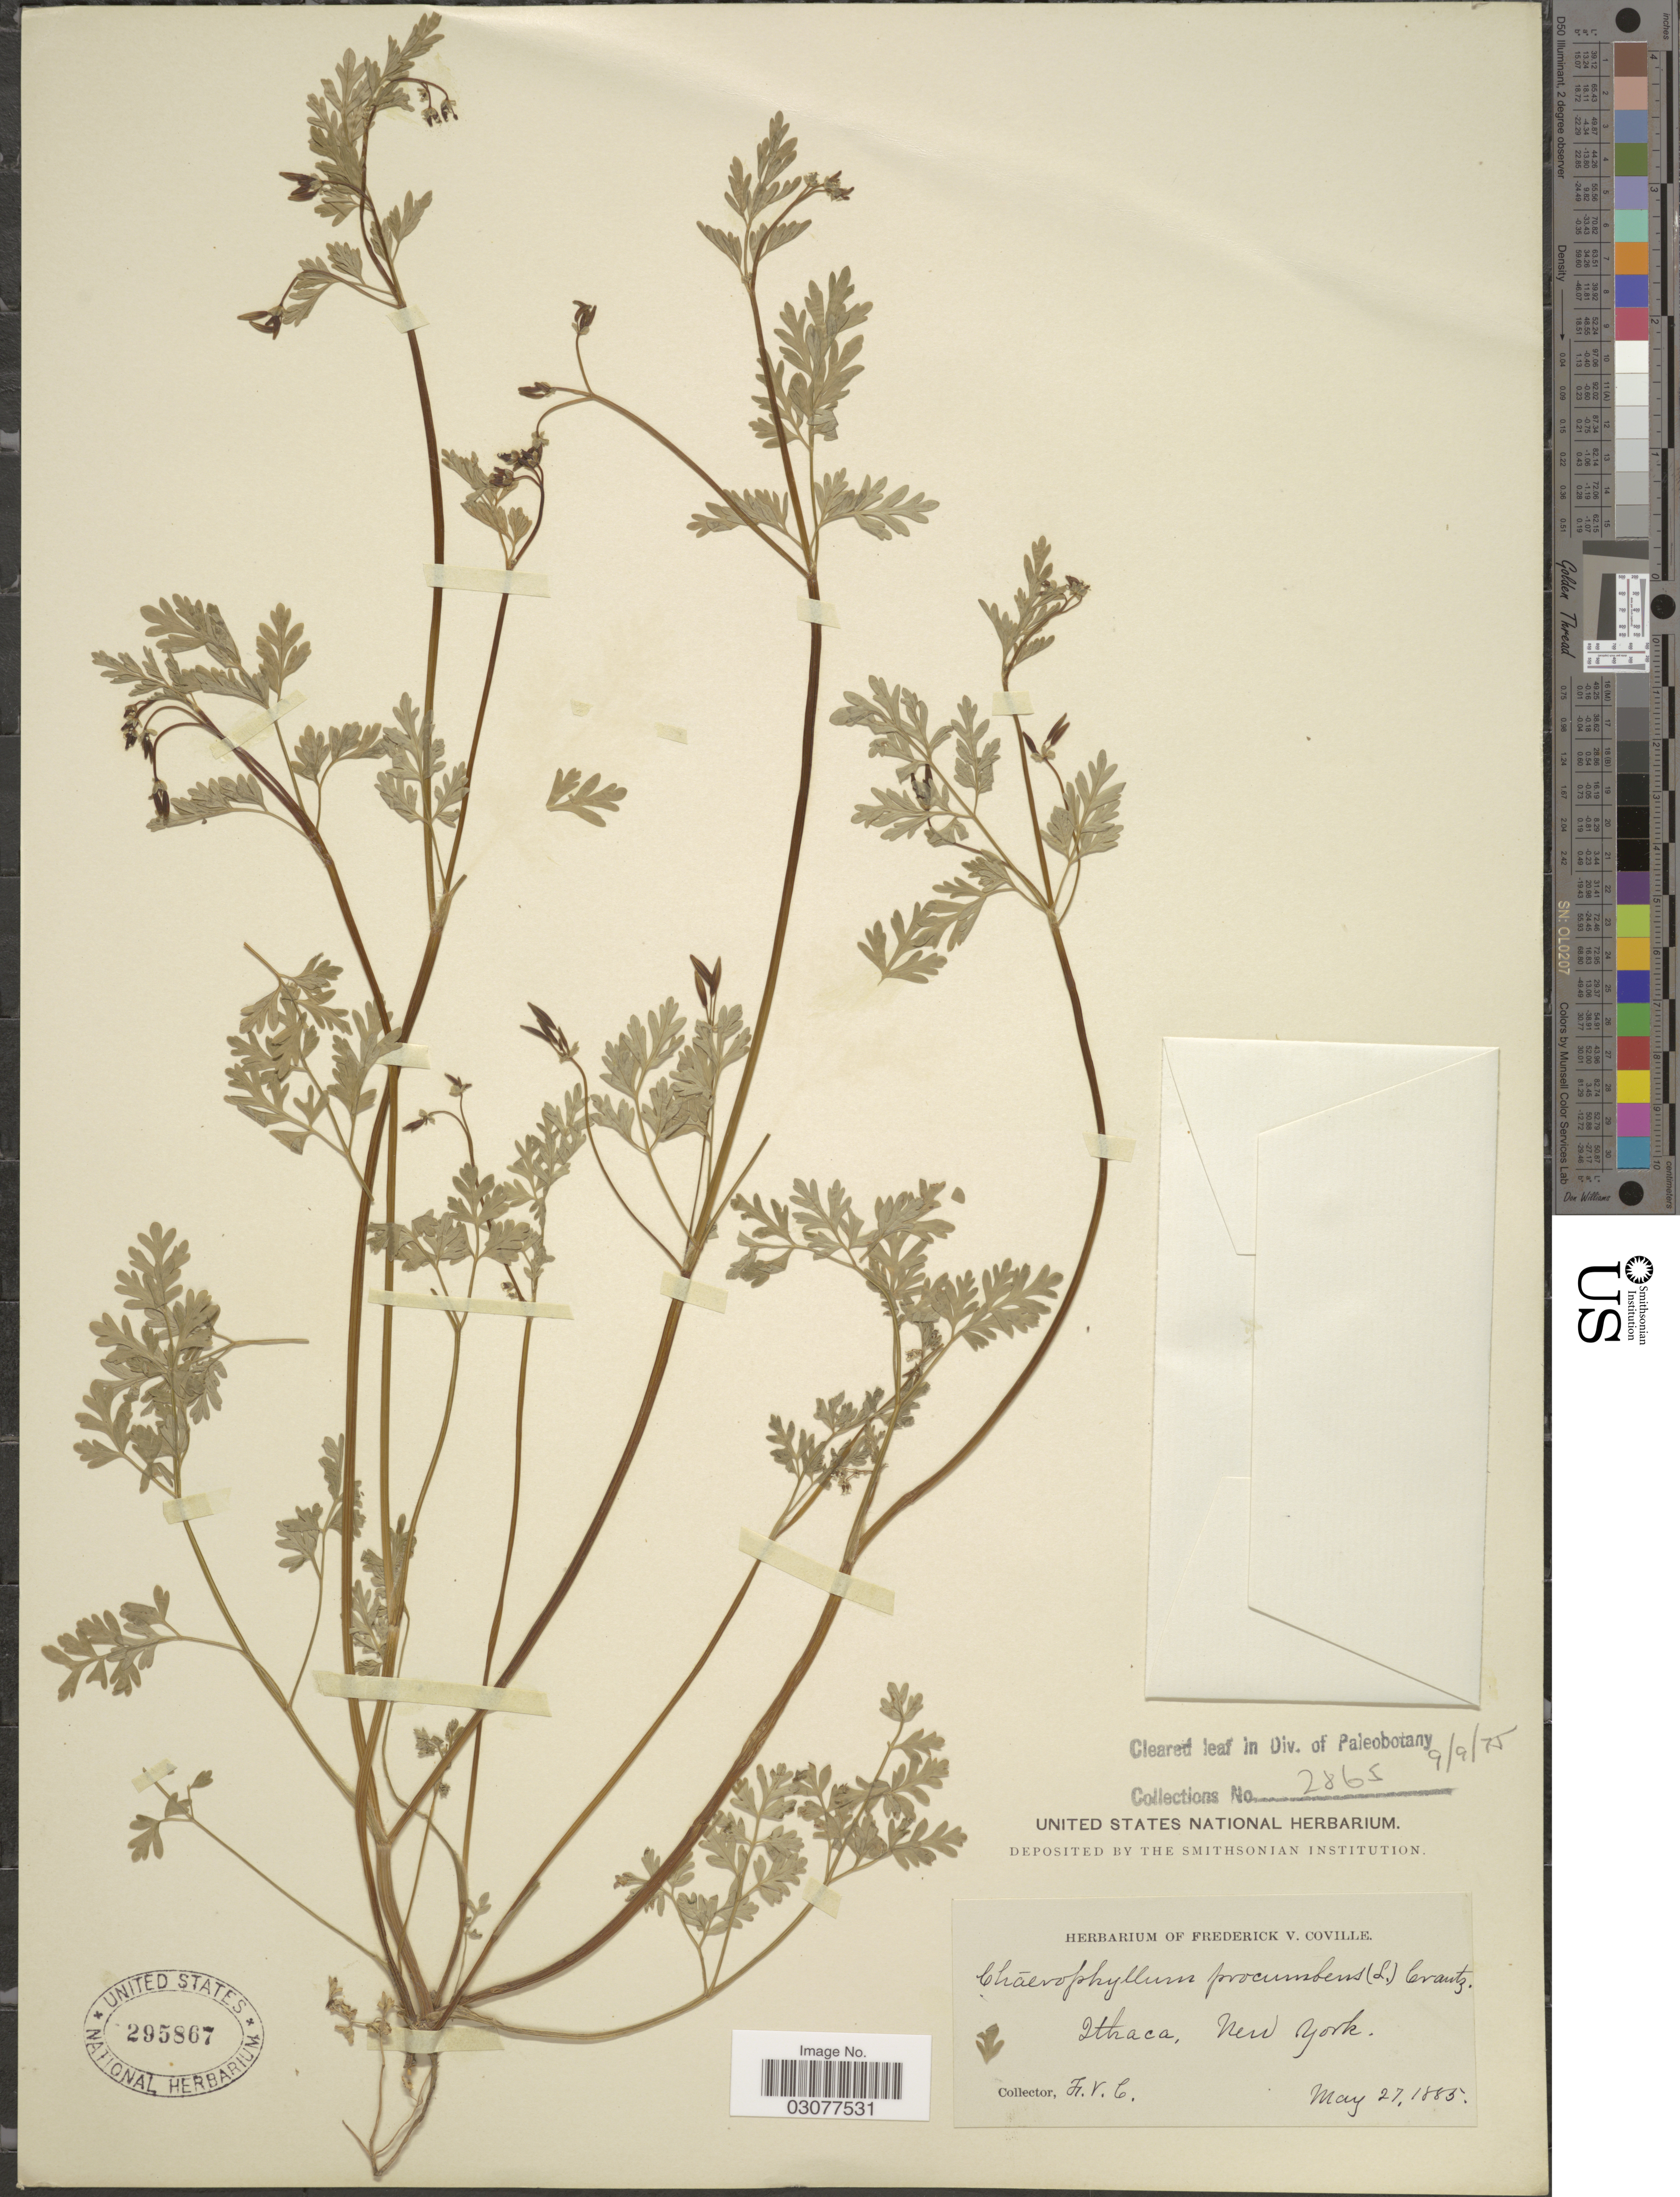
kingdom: Plantae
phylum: Tracheophyta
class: Magnoliopsida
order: Apiales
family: Apiaceae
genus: Chaerophyllum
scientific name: Chaerophyllum procumbens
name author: (L.) Crantz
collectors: F. V. Coville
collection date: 1885-05-27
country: United States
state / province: New York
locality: Ithaca.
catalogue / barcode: US 295867